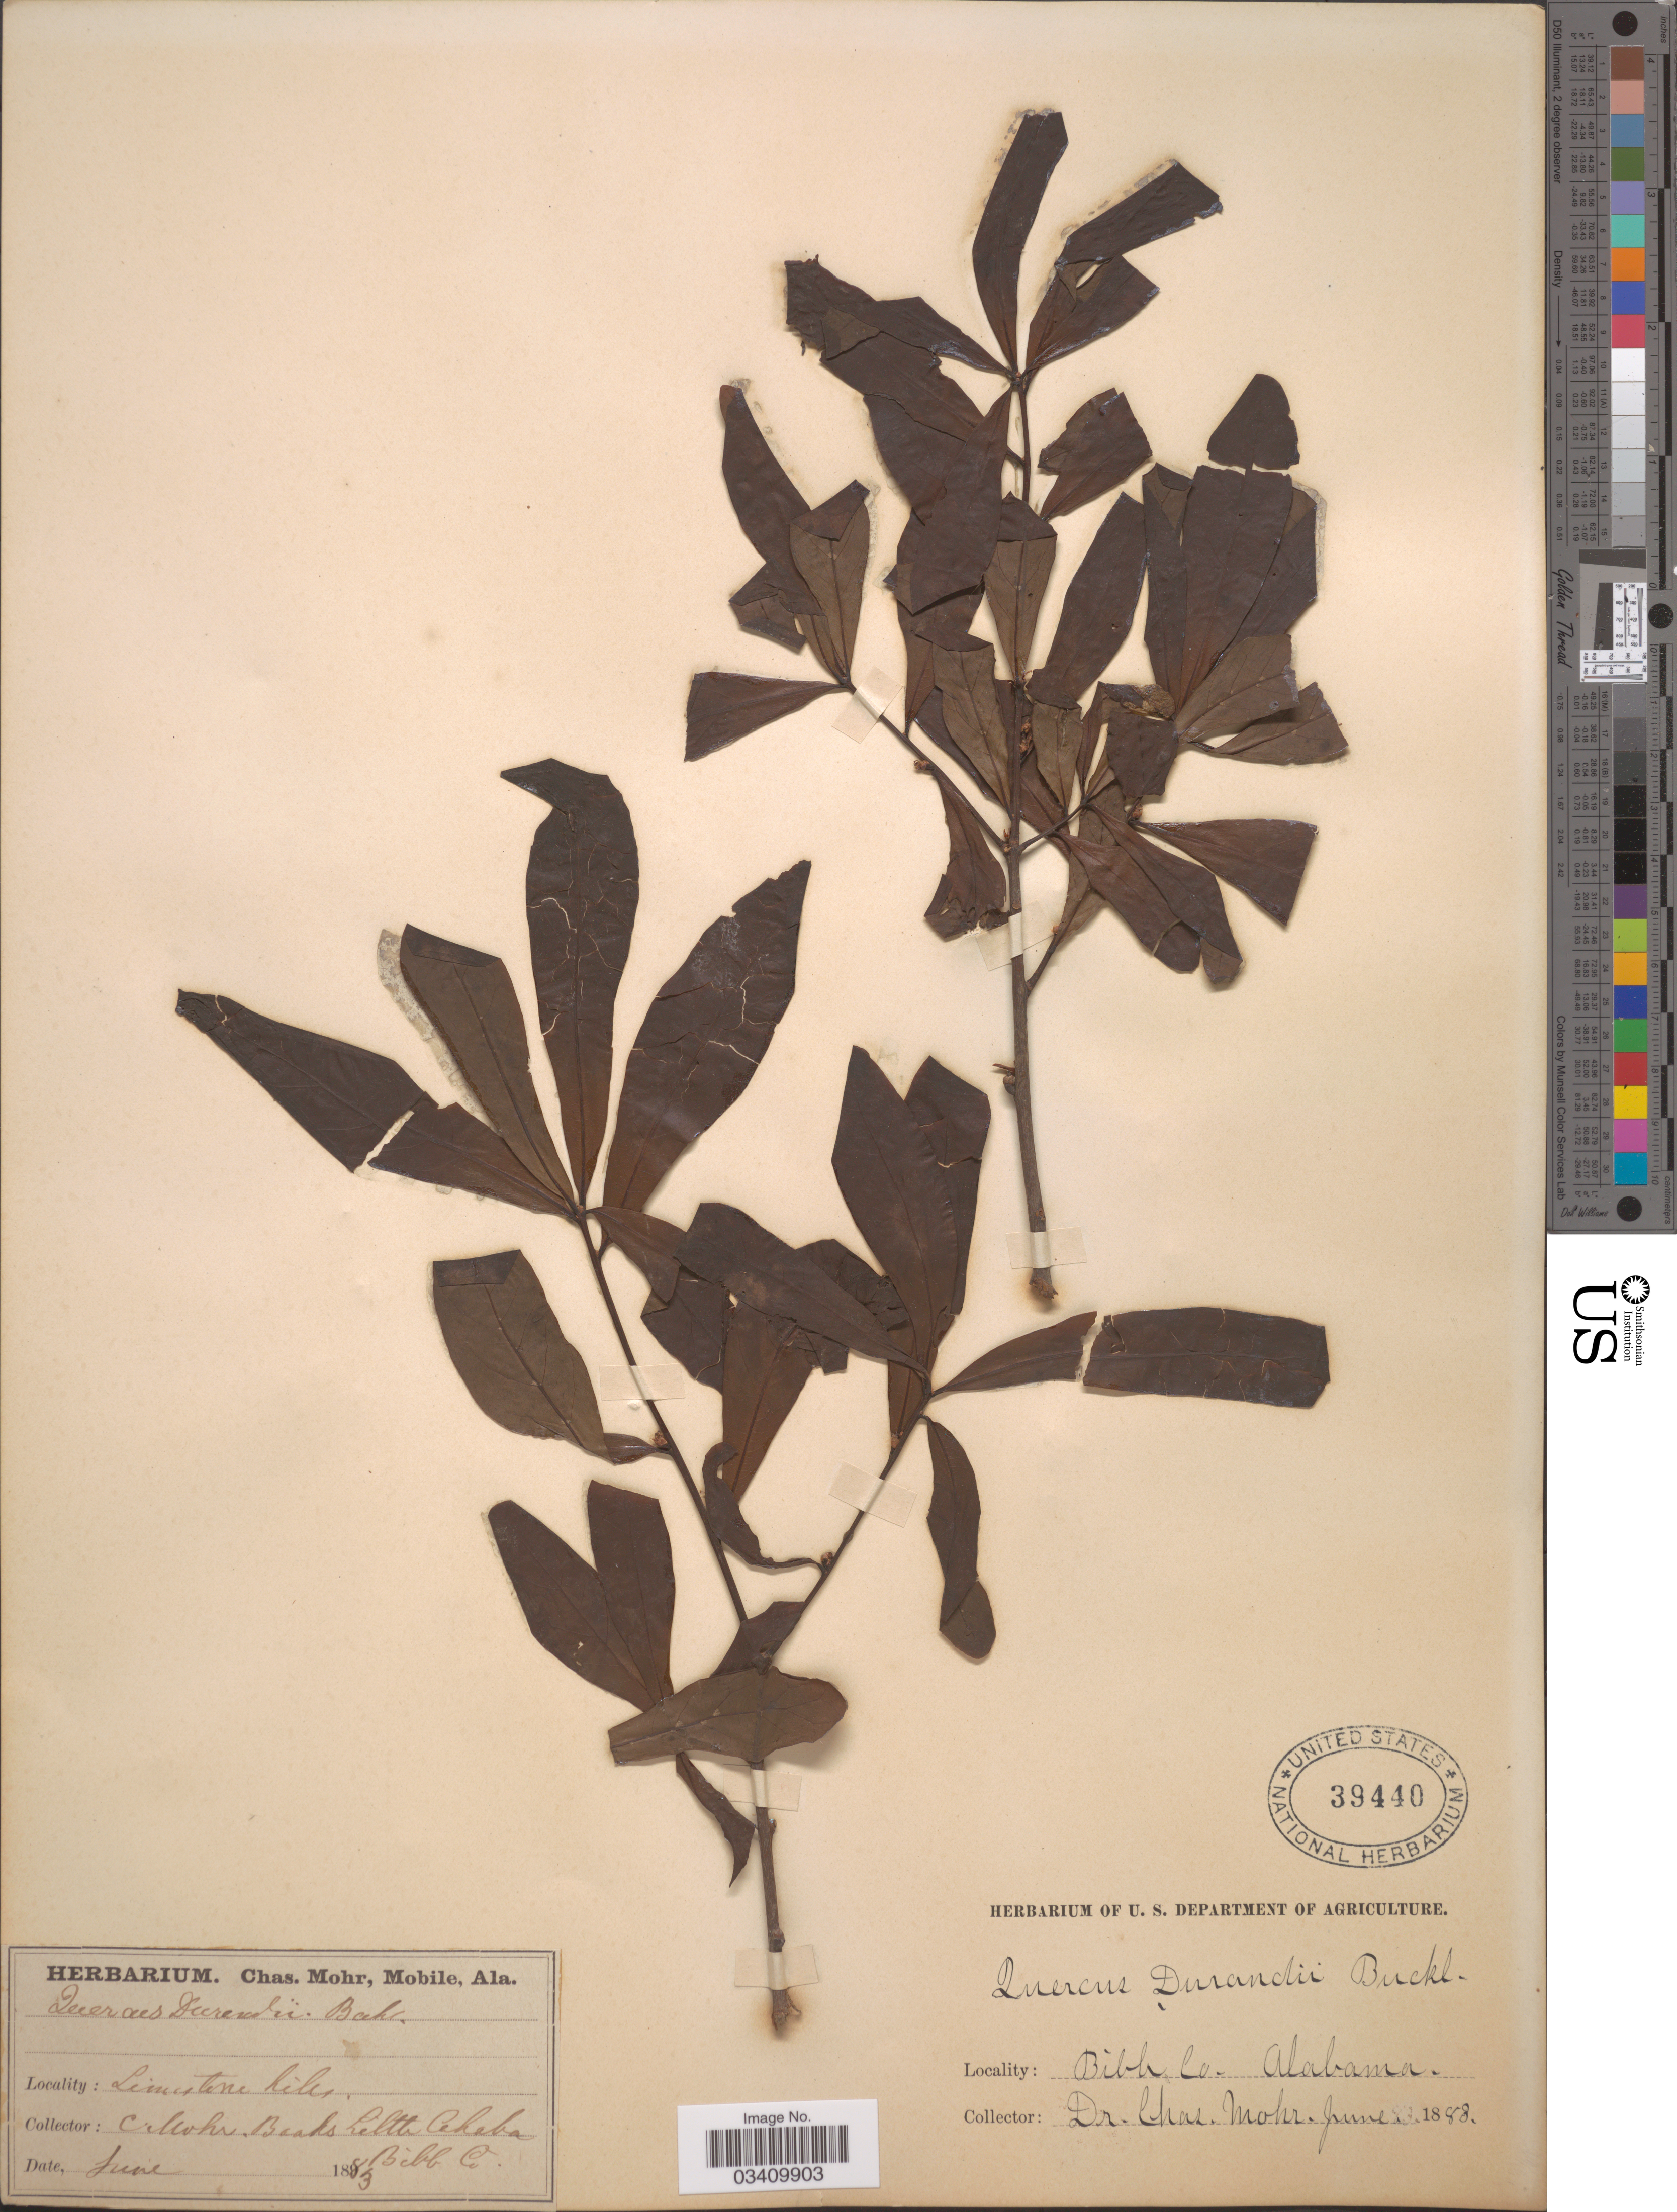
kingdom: Plantae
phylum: Tracheophyta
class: Magnoliopsida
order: Fagales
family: Fagaceae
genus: Quercus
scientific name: Quercus sp.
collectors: Mohr, C. T. (herbarium)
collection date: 1883-06-23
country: United States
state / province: Alabama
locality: Limestone hills. Bibb Co. Banks Little Cahaba.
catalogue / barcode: US 39440